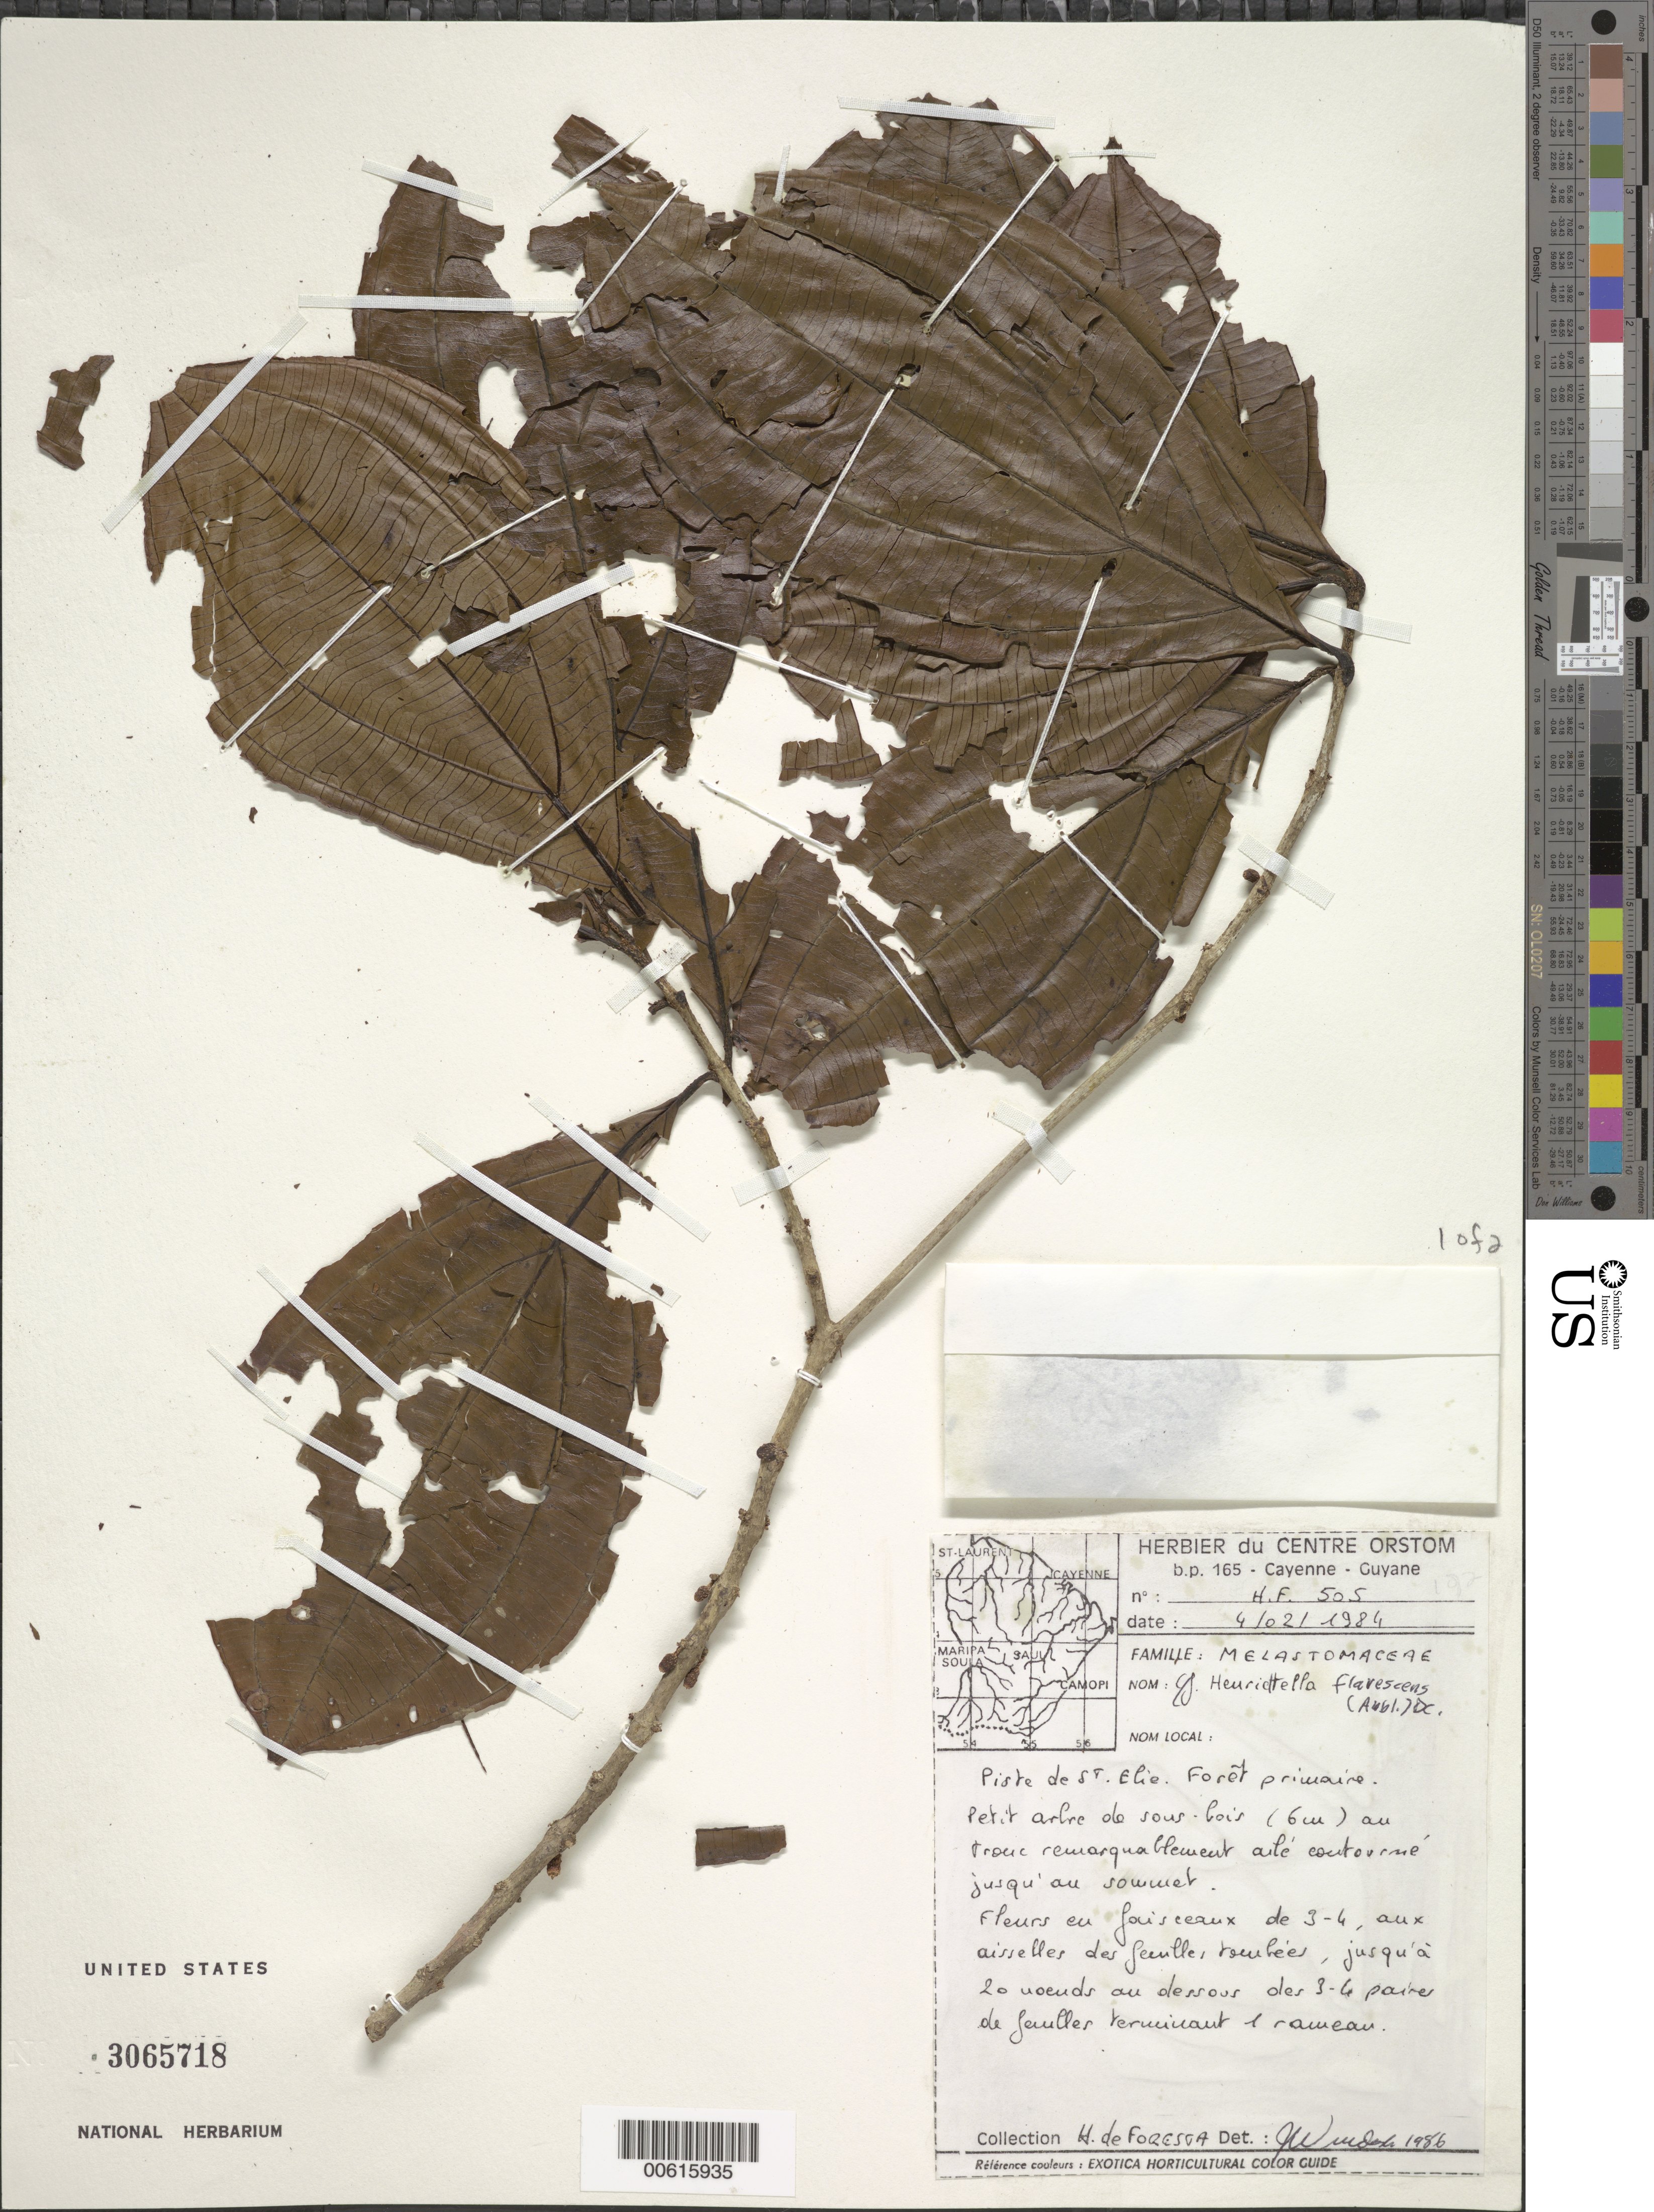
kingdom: Plantae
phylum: Tracheophyta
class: Magnoliopsida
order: Myrtales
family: Melastomataceae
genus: Henriettea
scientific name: Henriettea flavescens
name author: (Aubl.) Baill.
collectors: H. de Foresta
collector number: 505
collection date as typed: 4-Feb-84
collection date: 1984-02-04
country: French Guiana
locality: Piste de Saint-Élie, Bassin du Sinnamary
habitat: primary forest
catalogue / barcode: US 3065718